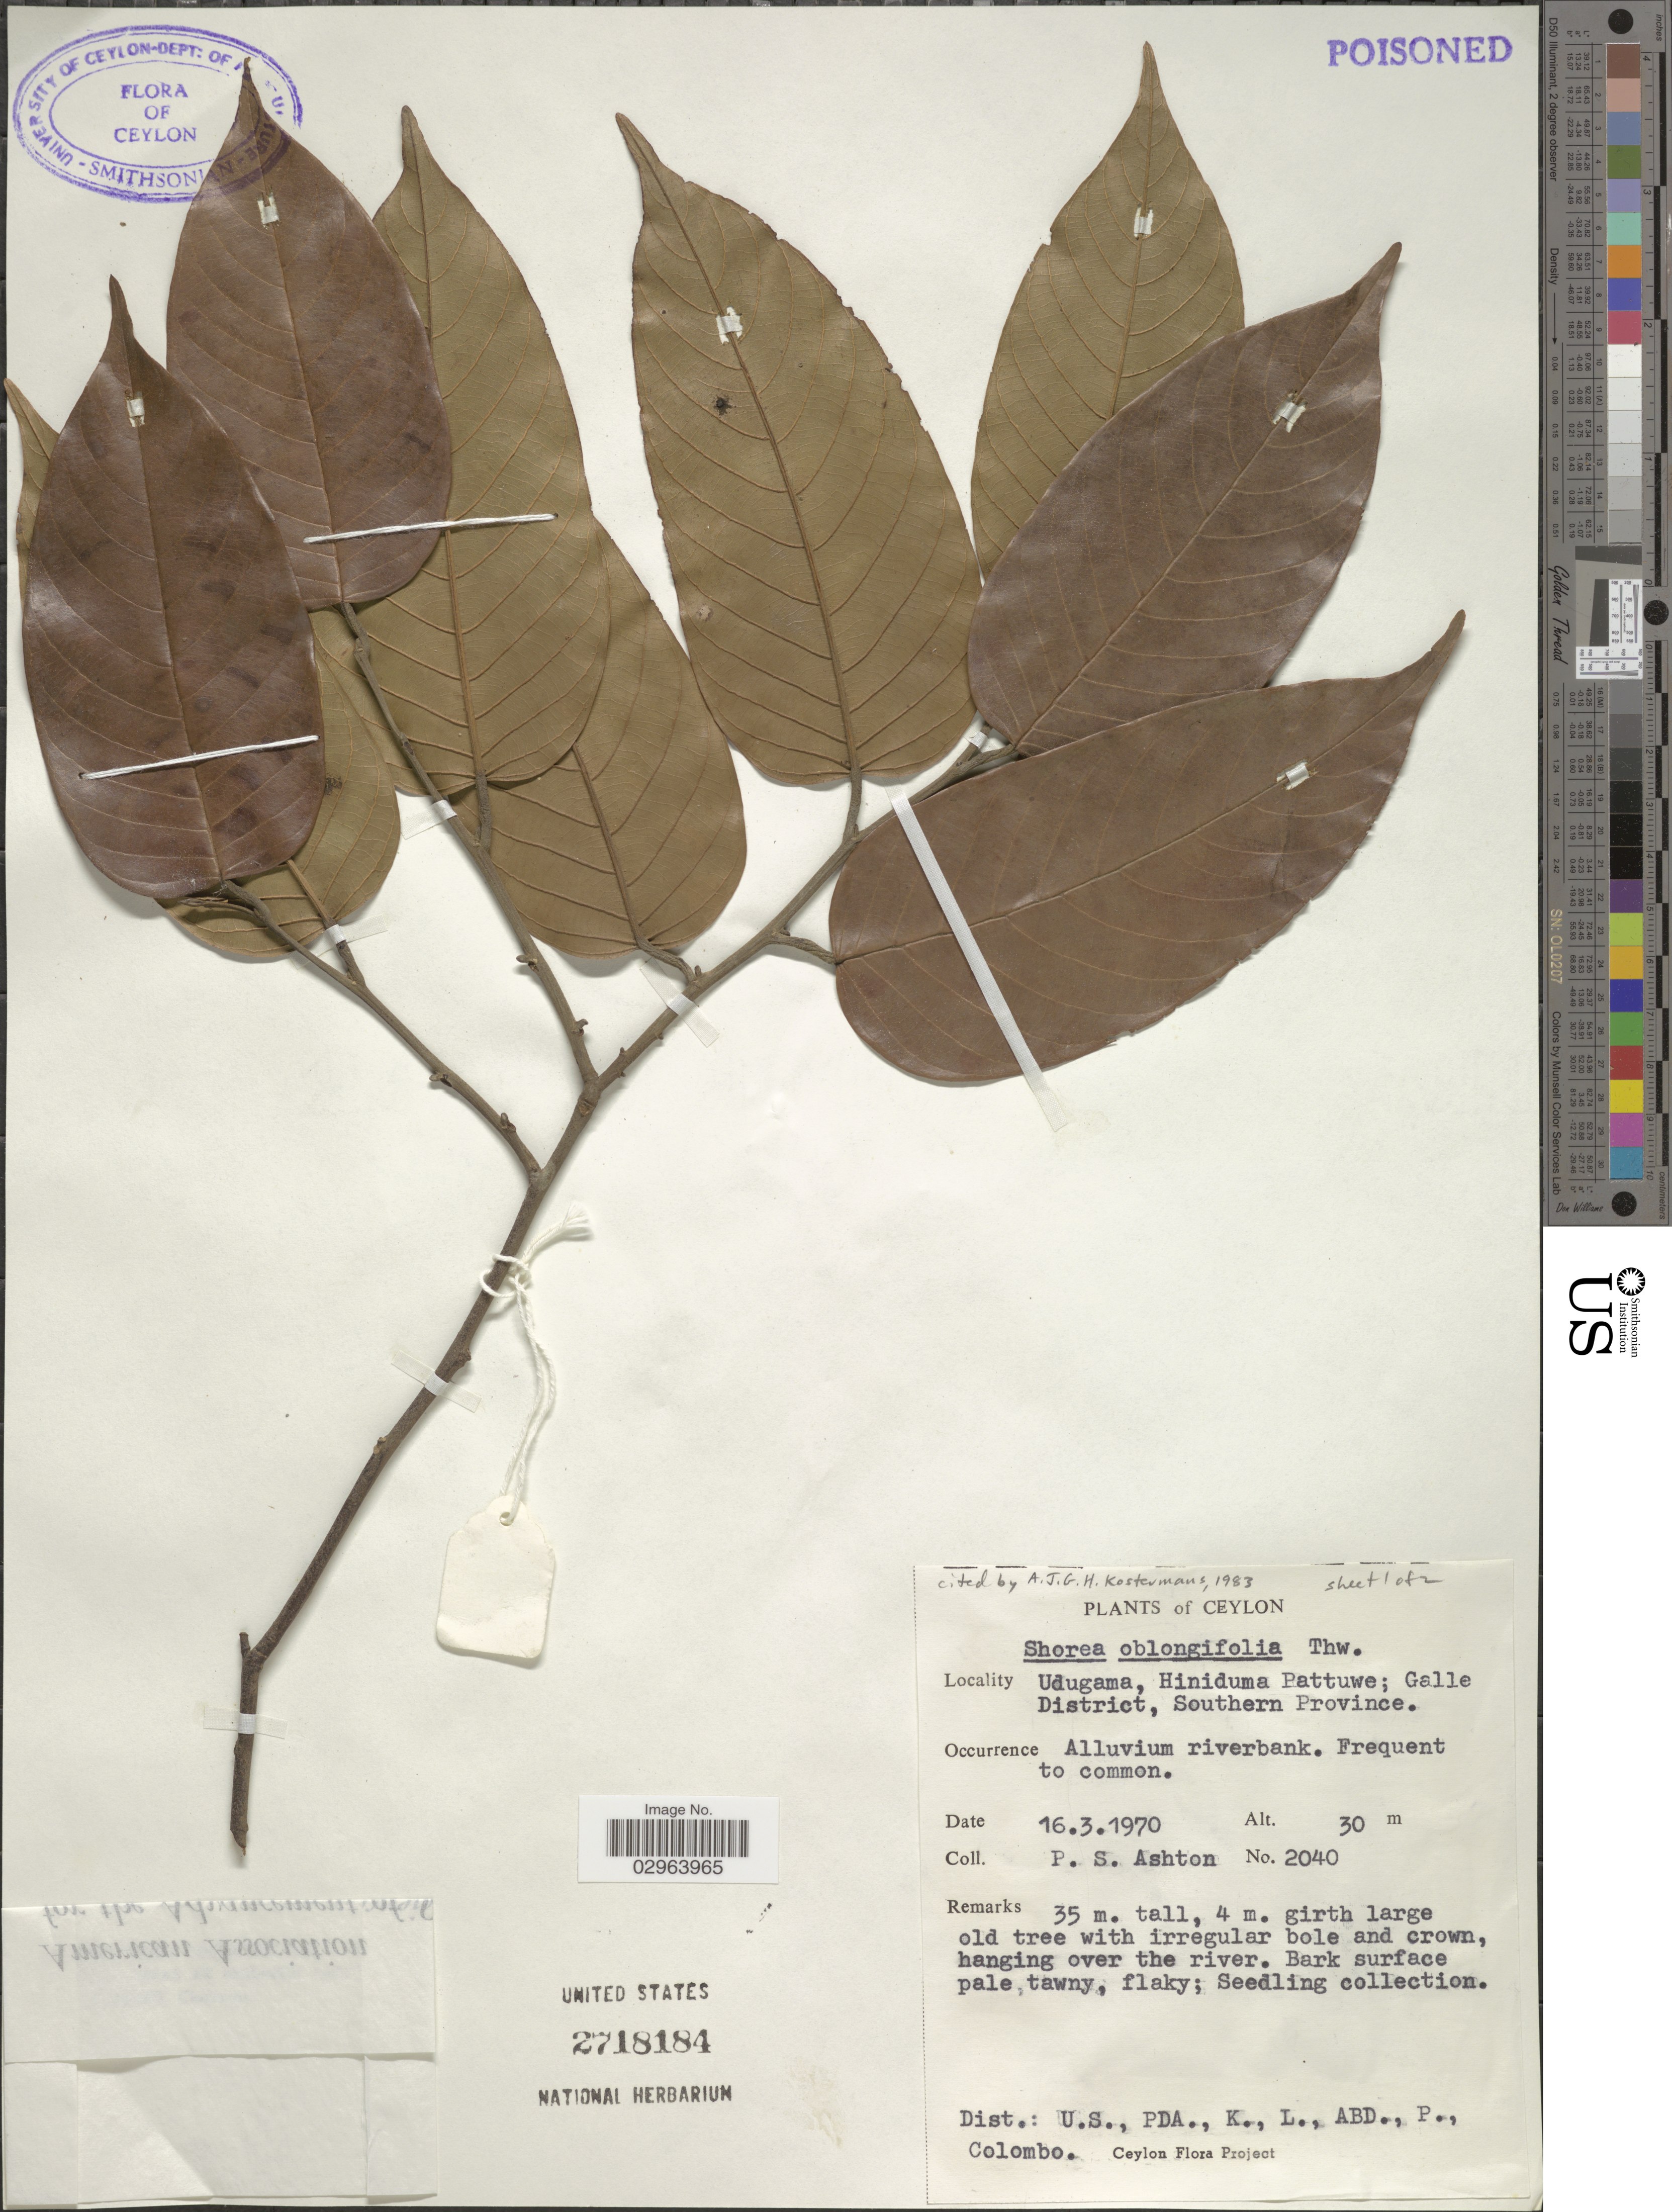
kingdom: Plantae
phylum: Tracheophyta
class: Magnoliopsida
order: Malvales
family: Dipterocarpaceae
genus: Shorea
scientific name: Shorea oblongifolia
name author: Thwaites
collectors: P. S. Ashton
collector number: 2040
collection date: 1970-03-16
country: Sri Lanka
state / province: Southern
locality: Ceylon, Udugama, Hiniduma Pattuwe; Galle District.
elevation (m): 30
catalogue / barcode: US 2718184